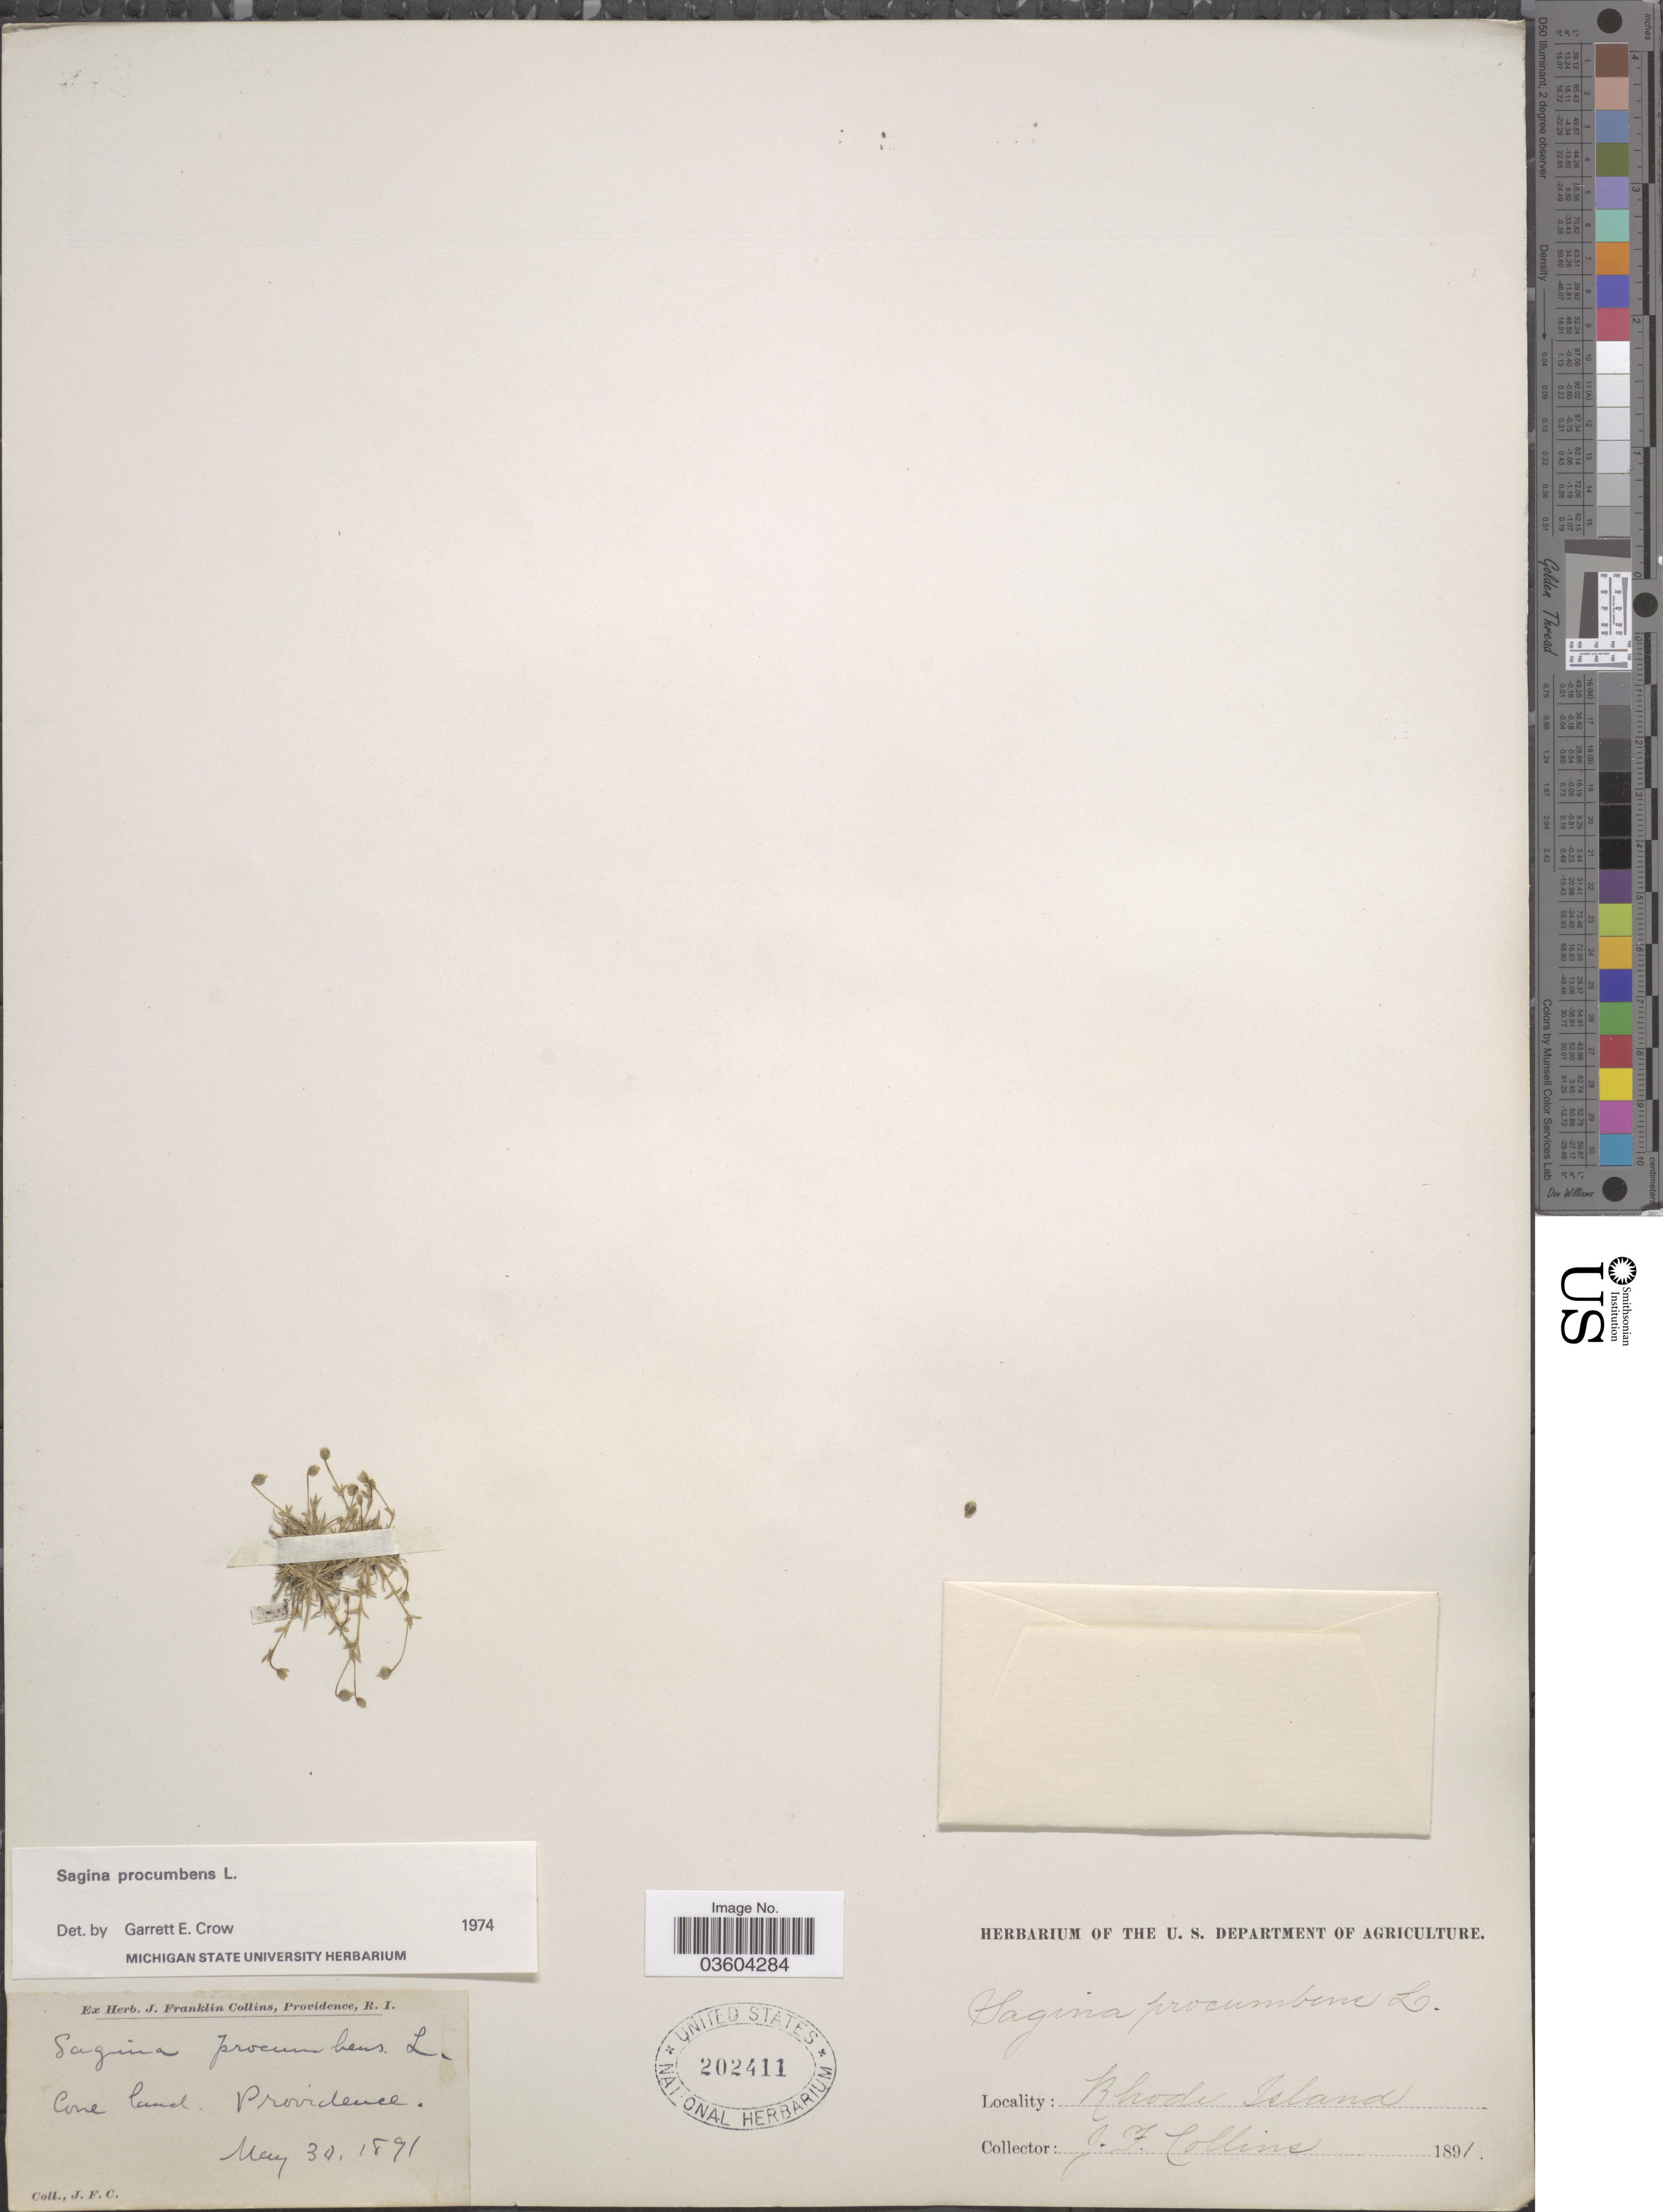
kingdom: Plantae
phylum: Tracheophyta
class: Magnoliopsida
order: Caryophyllales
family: Caryophyllaceae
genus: Sagina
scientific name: Sagina procumbens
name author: L.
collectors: J. Collins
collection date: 1891-05-30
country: United States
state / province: Rhode Island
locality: Cove land. Providence.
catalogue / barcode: US 202411